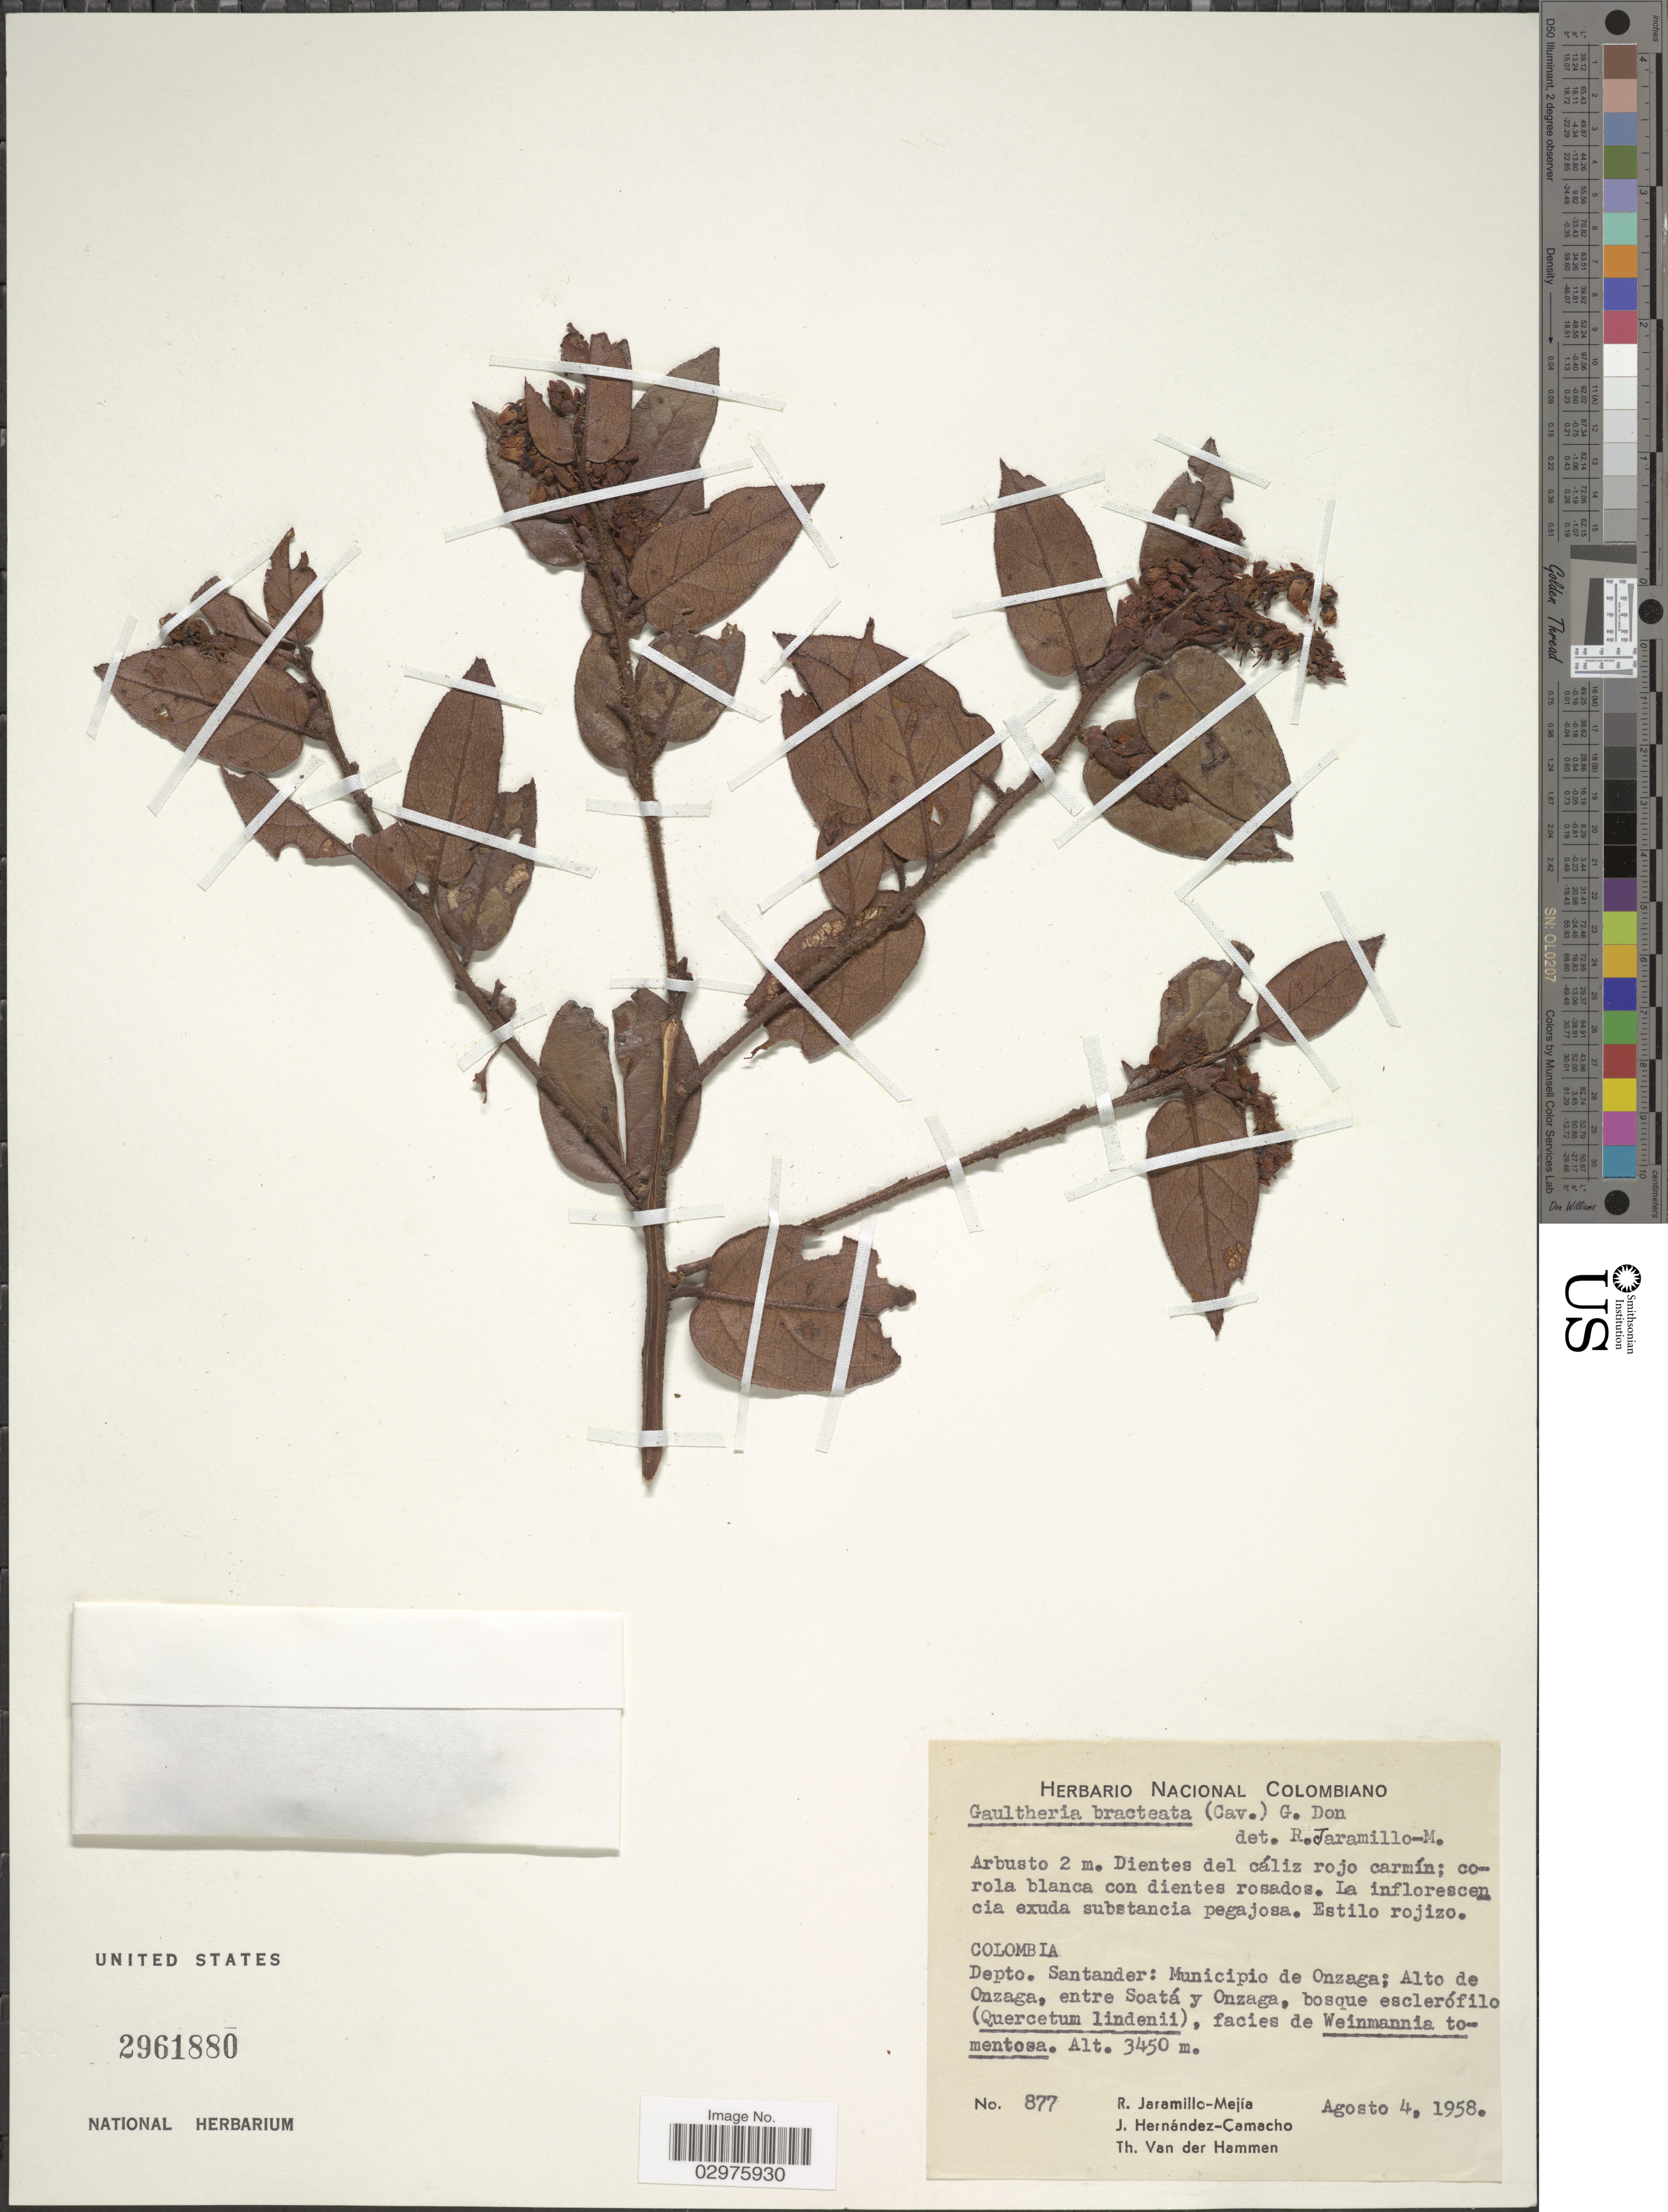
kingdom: Plantae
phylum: Tracheophyta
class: Magnoliopsida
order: Ericales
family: Ericaceae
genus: Gaultheria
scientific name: Gaultheria bracteata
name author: (Cav.) G. Don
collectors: R. Jaramillo M., J. Hernández-Camacho & T. Van der Hammen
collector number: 877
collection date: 1958-08-04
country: Colombia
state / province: Santander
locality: Depto. Santander: Municipio de Onzaga: Alto de Onzaga, entre Soatá y Onzaga.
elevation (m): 3450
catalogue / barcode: US 2961880